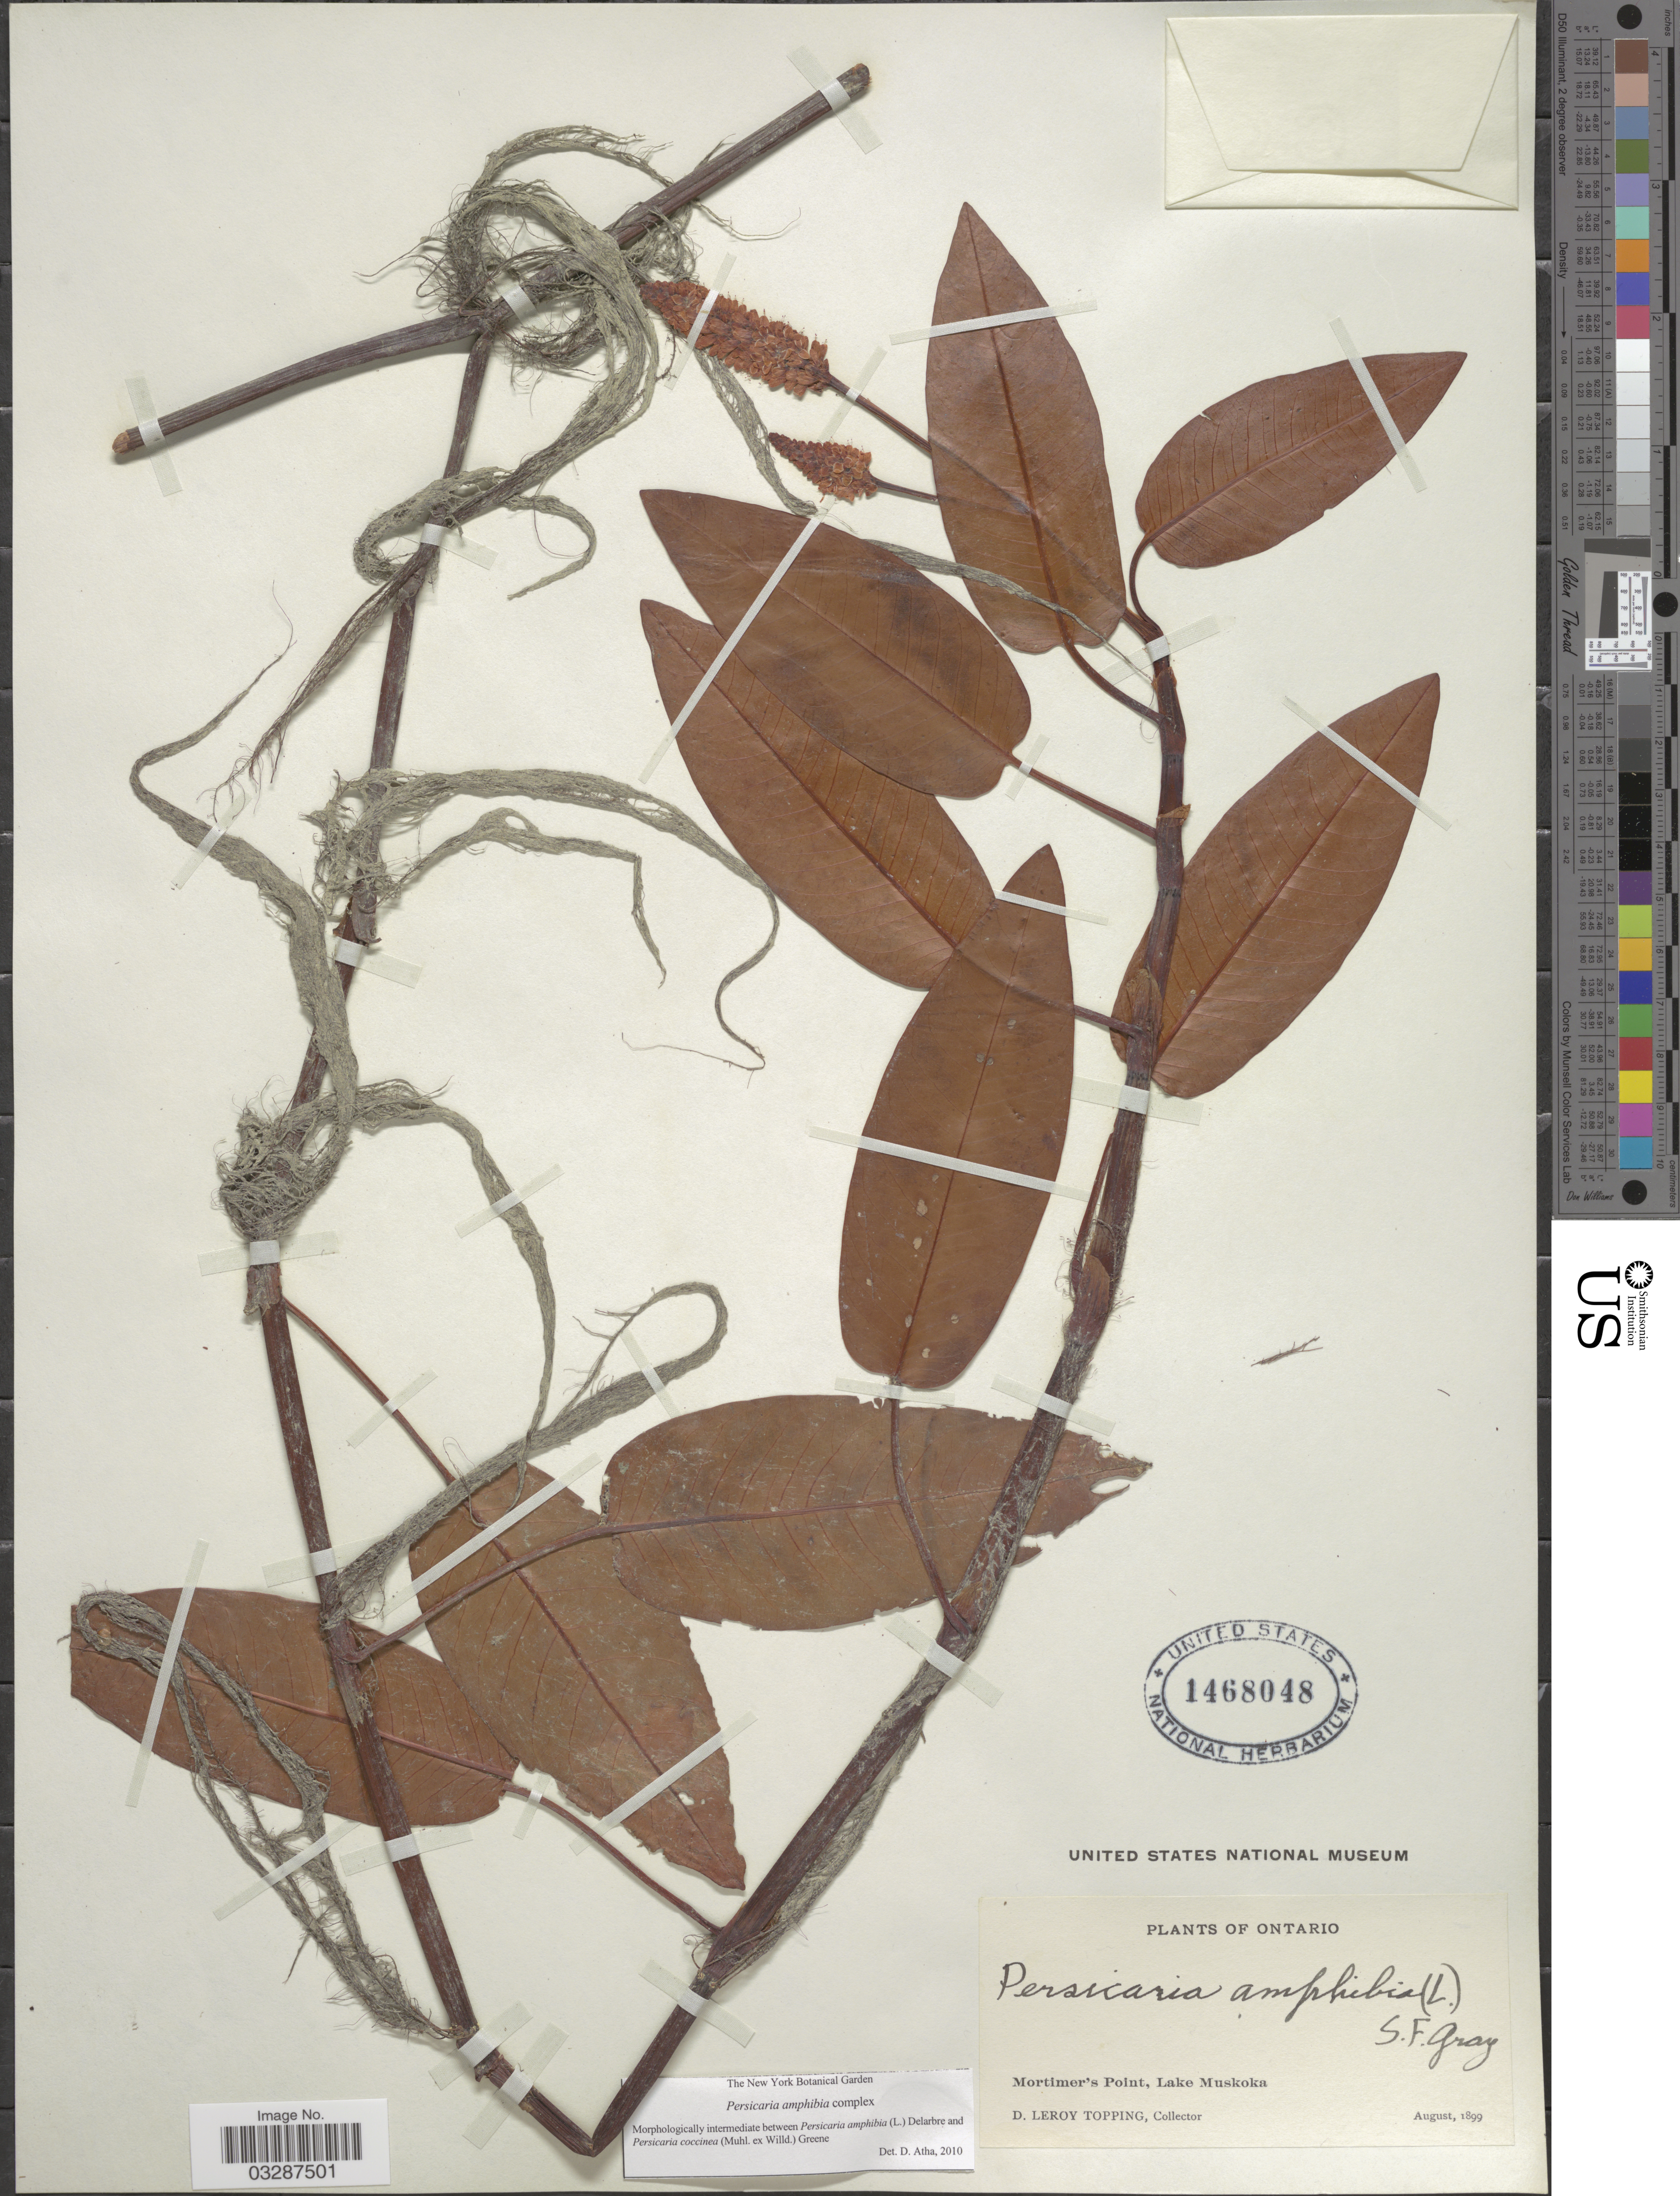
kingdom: Plantae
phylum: Tracheophyta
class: Magnoliopsida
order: Caryophyllales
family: Polygonaceae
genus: Persicaria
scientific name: Persicaria amphibia complex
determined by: Atha, D. E.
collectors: D. L. Topping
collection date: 1899-08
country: Canada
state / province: Ontario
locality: Mortimer's Point, Lake Muskoka.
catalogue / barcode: US 1468048